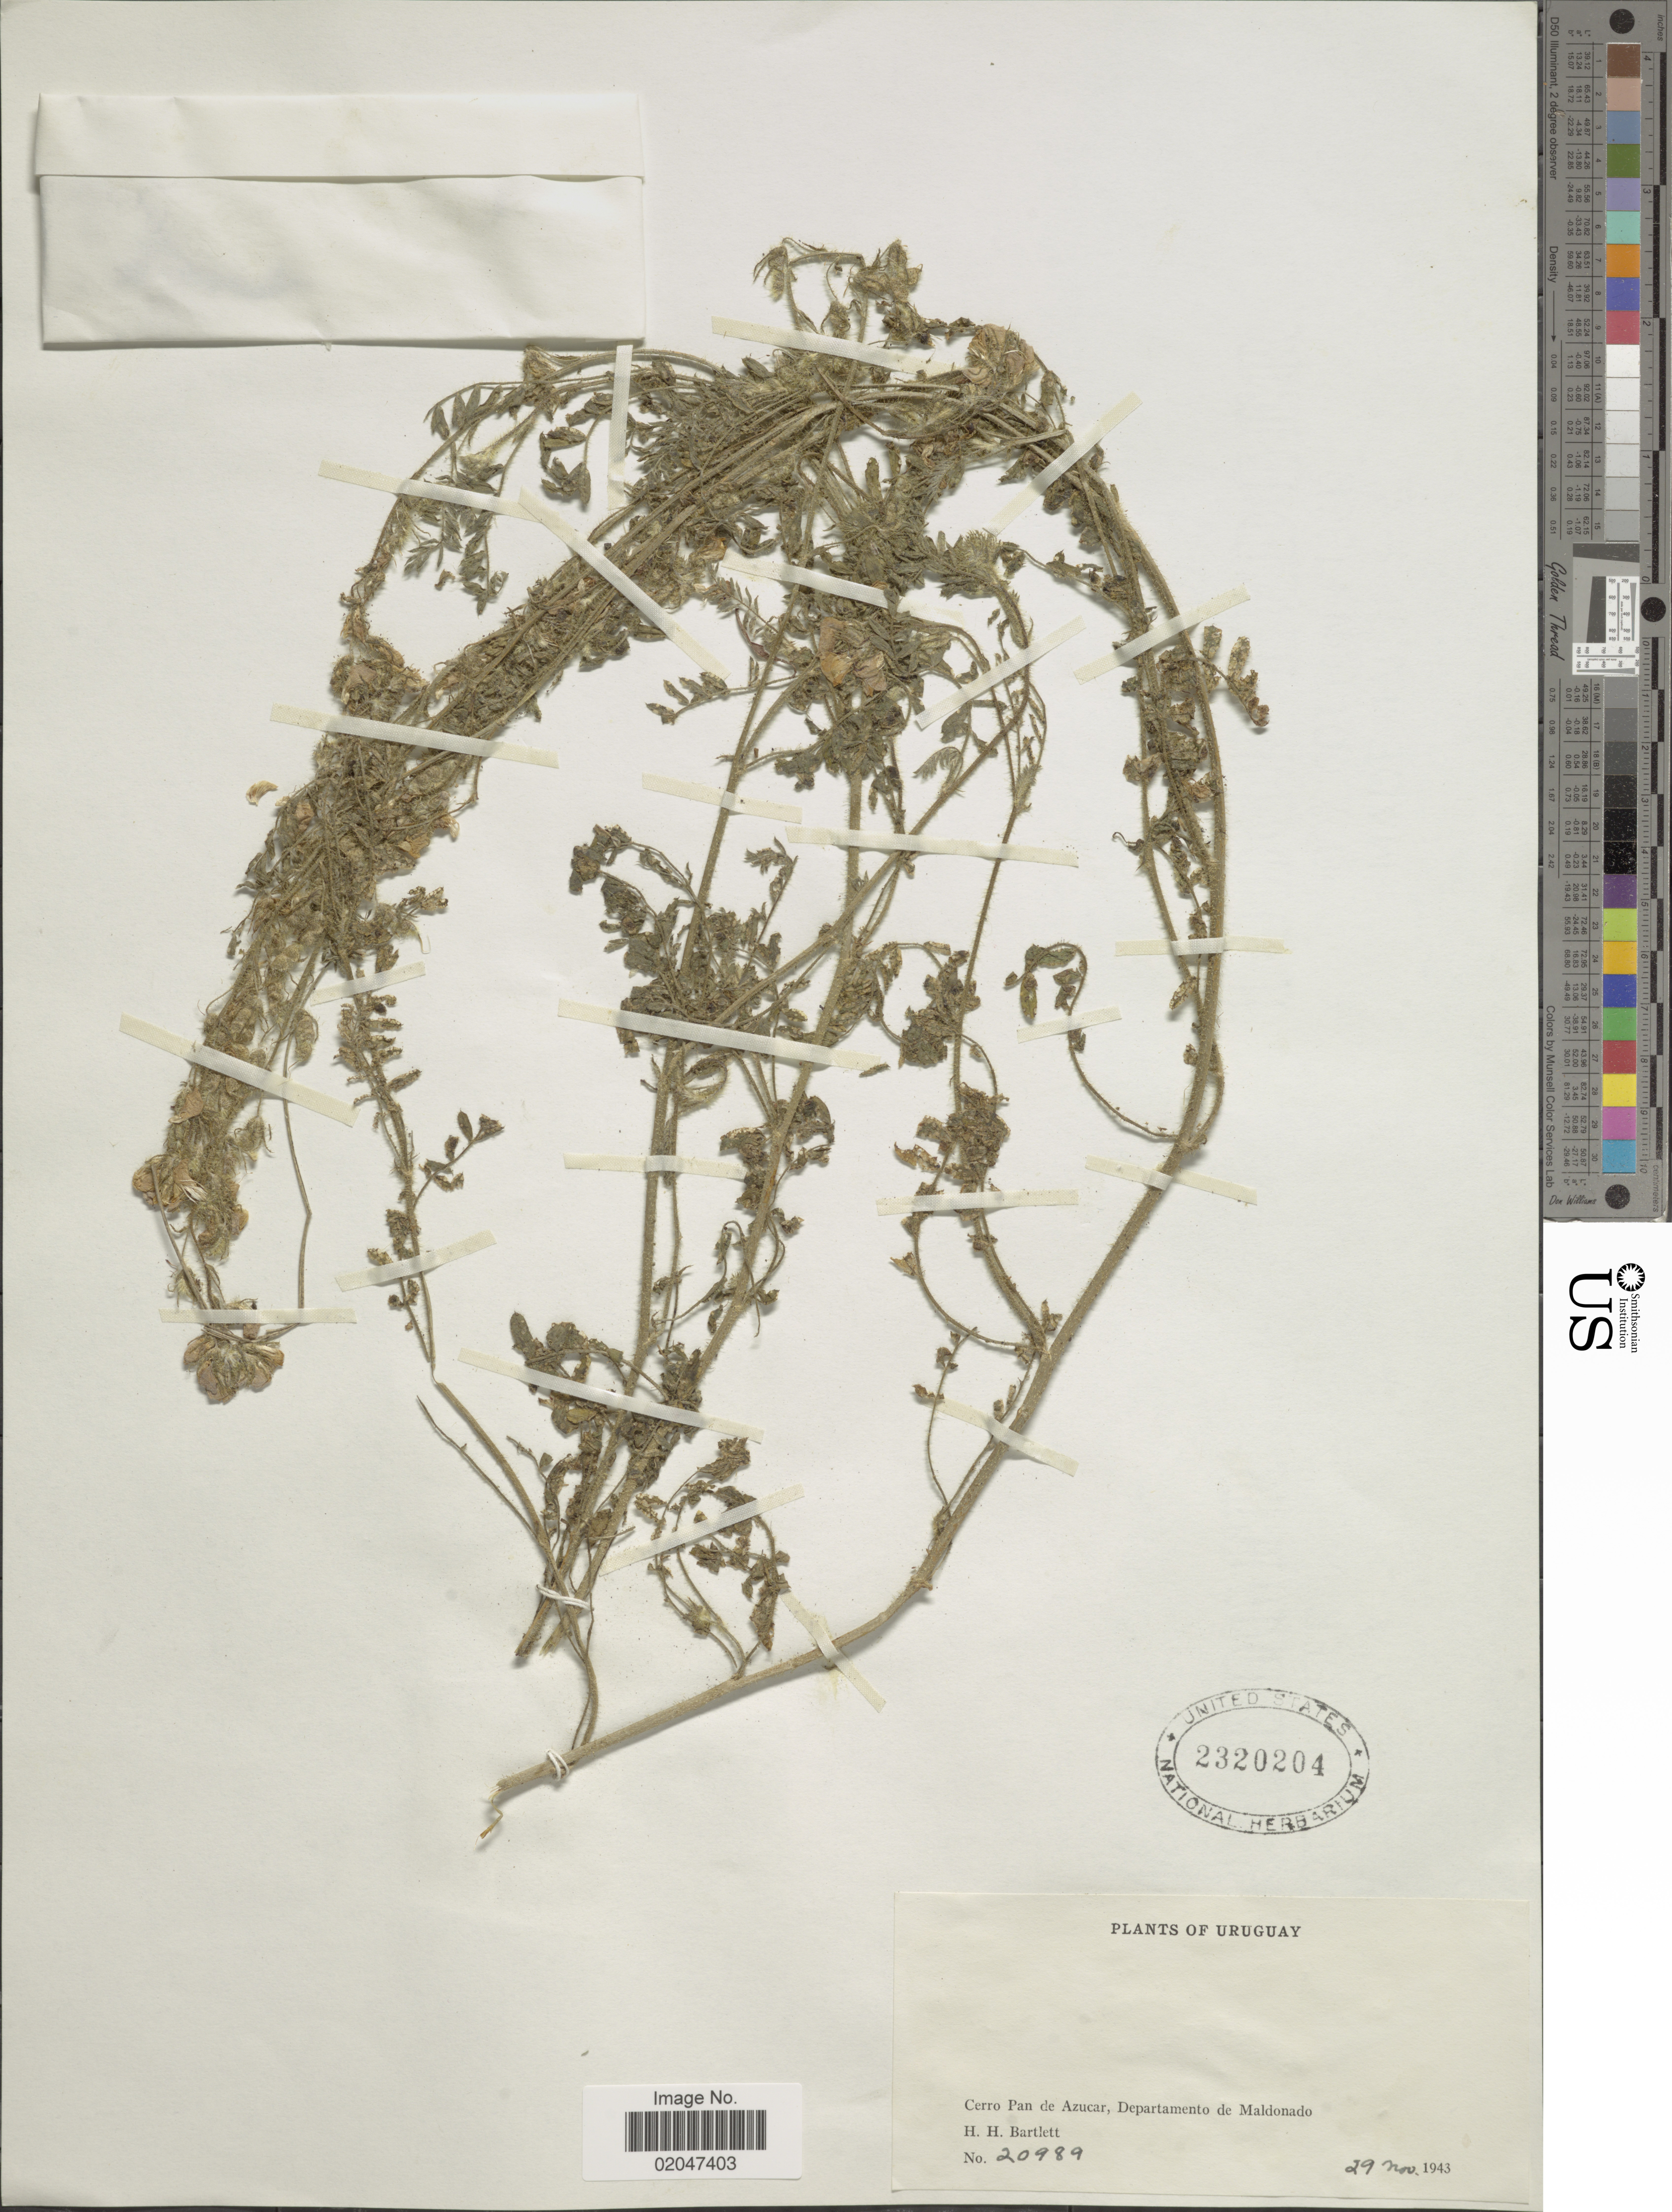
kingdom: Plantae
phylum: Tracheophyta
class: Magnoliopsida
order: Fabales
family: Fabaceae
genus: Adesmia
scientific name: Adesmia sp.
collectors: H. H. Bartlett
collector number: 20989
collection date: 1943-11-29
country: Uruguay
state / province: Maldonado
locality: Cerro Pan de Azucar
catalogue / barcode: US 2320204